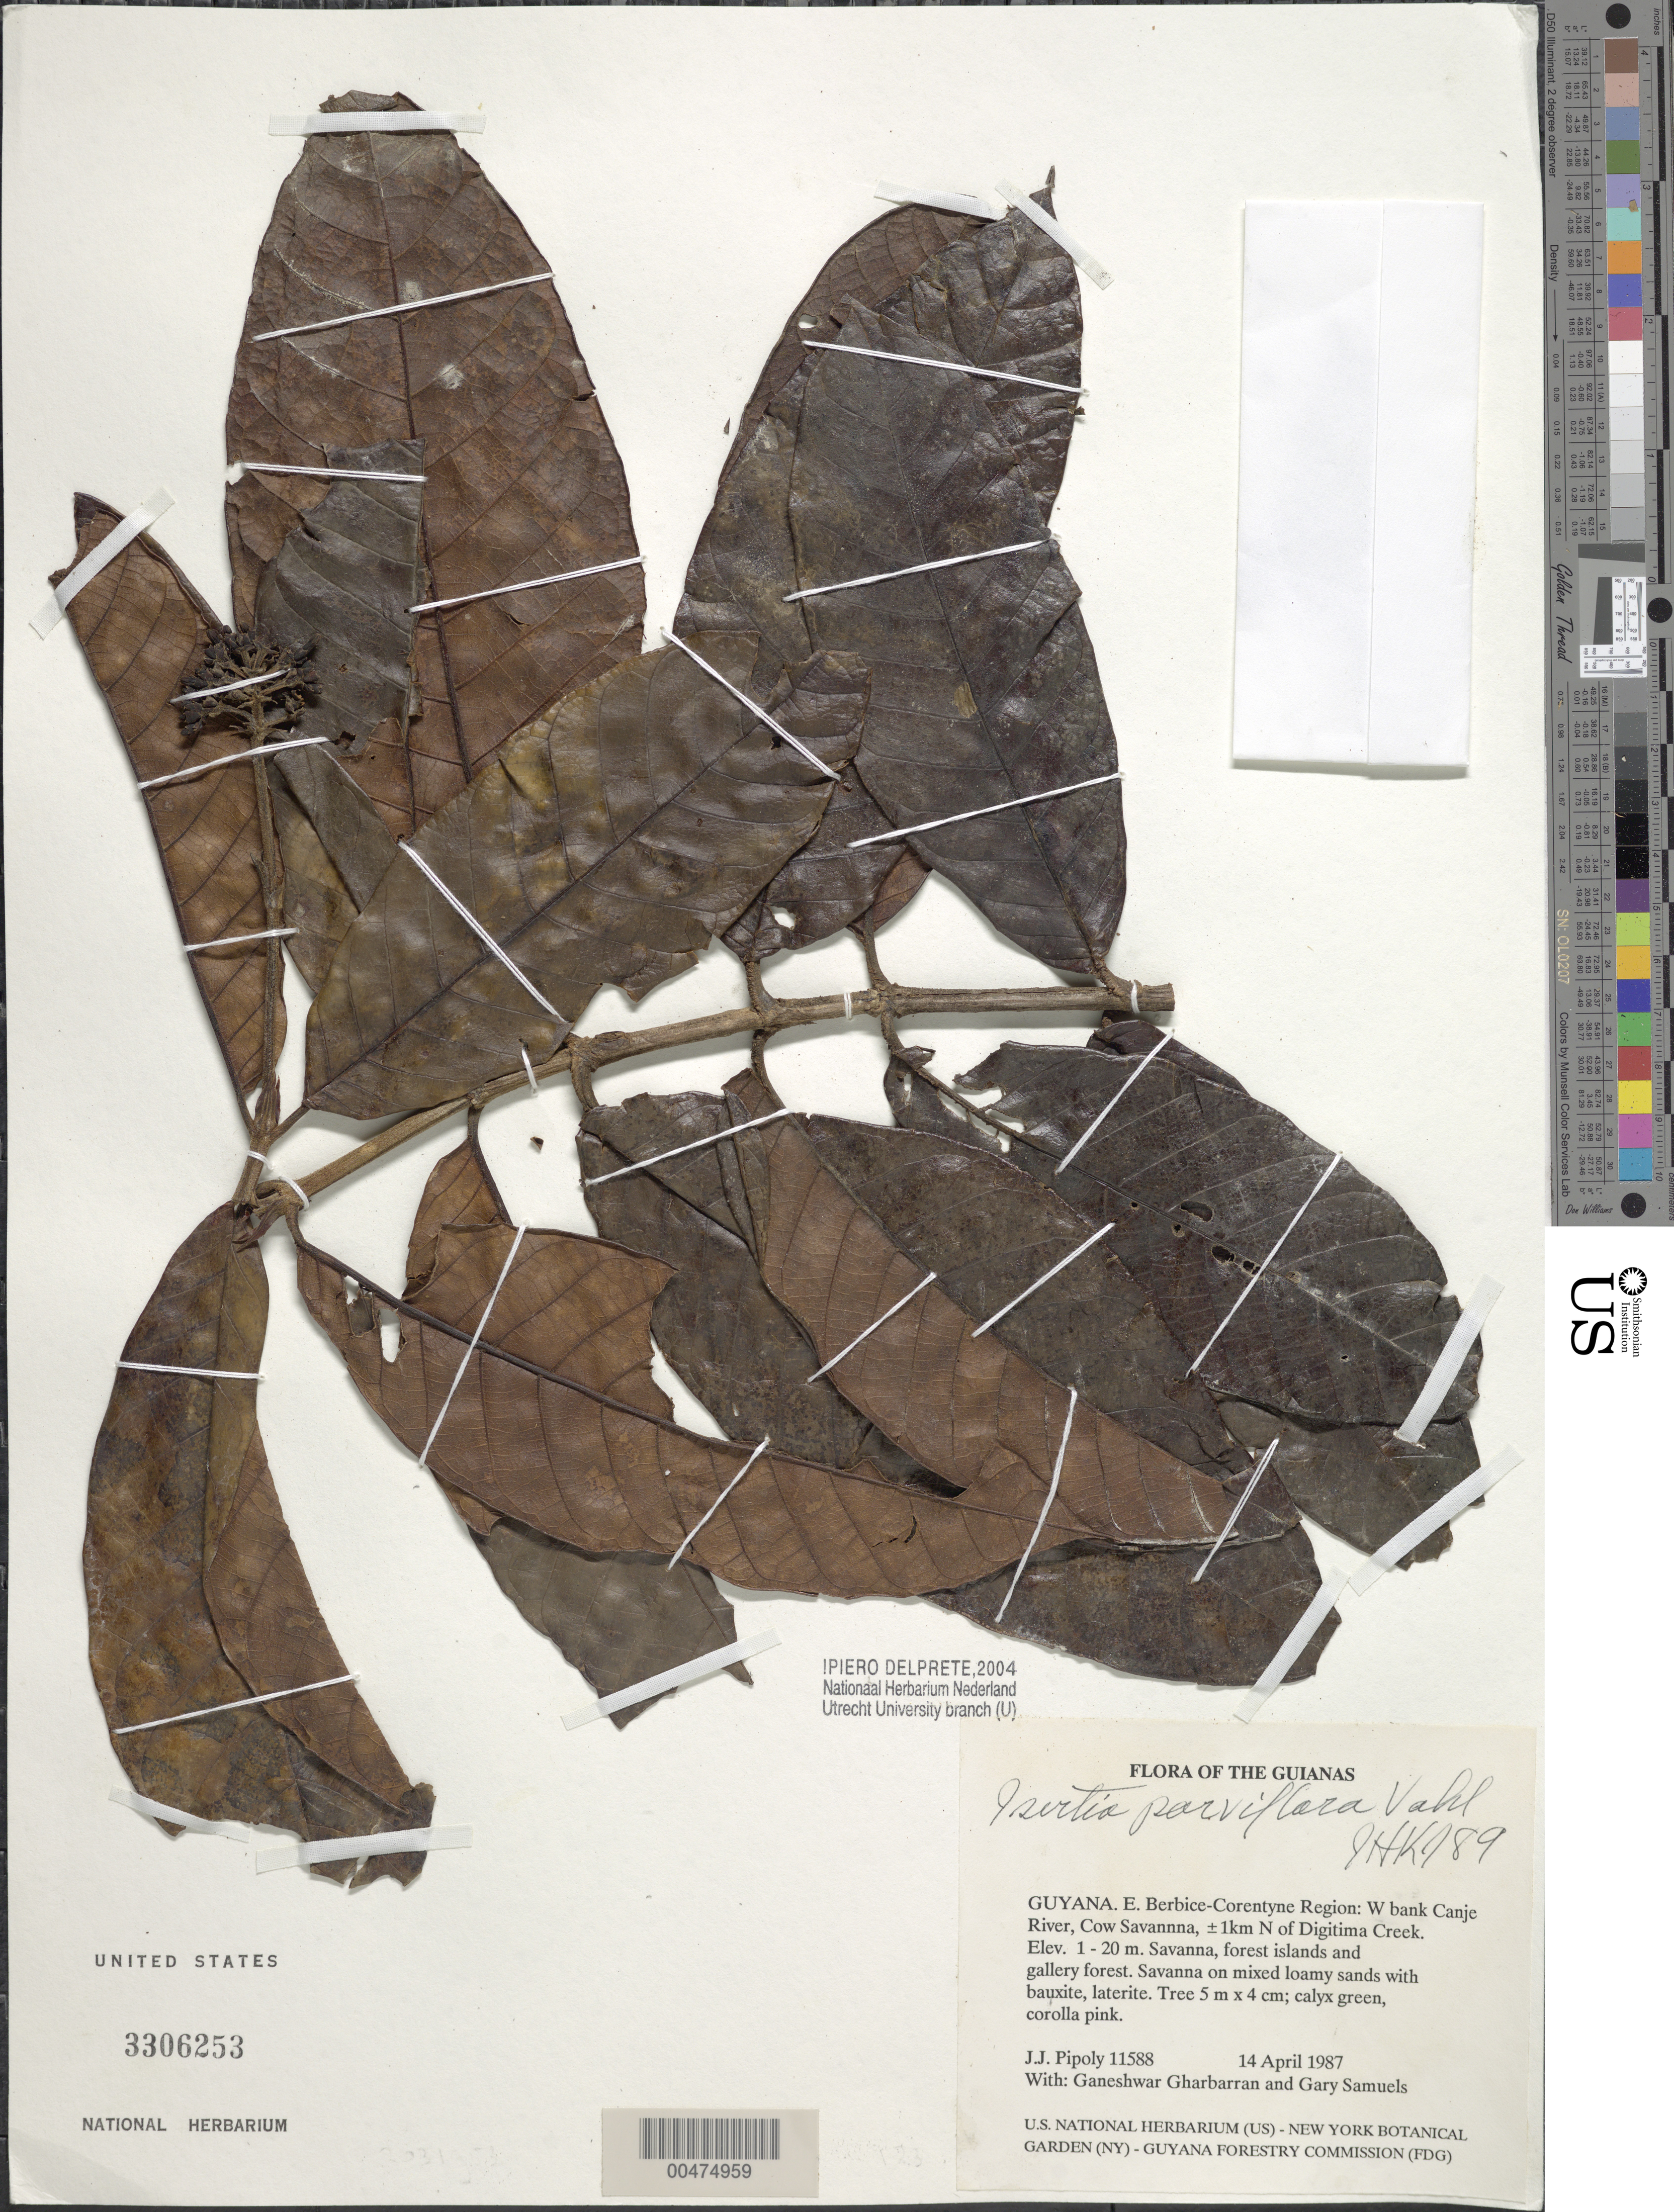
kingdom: Plantae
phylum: Tracheophyta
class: Magnoliopsida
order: Gentianales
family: Rubiaceae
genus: Isertia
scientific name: Isertia parviflora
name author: Vahl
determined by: Kirkbride, J. H.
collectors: J. J. Pipoly, G. Gharbarran & G. Samuels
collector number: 11588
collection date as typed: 14 April 1987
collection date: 1987-04-14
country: Guyana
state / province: E. Berbice-Corentyne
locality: W bank Canje River, Cow Savanna, ±1km N of Digitima Creek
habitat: Savanna, forest islands and gallery forest. Savanna on mixed loamy sands with bauxite, laterite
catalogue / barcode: US 3306253